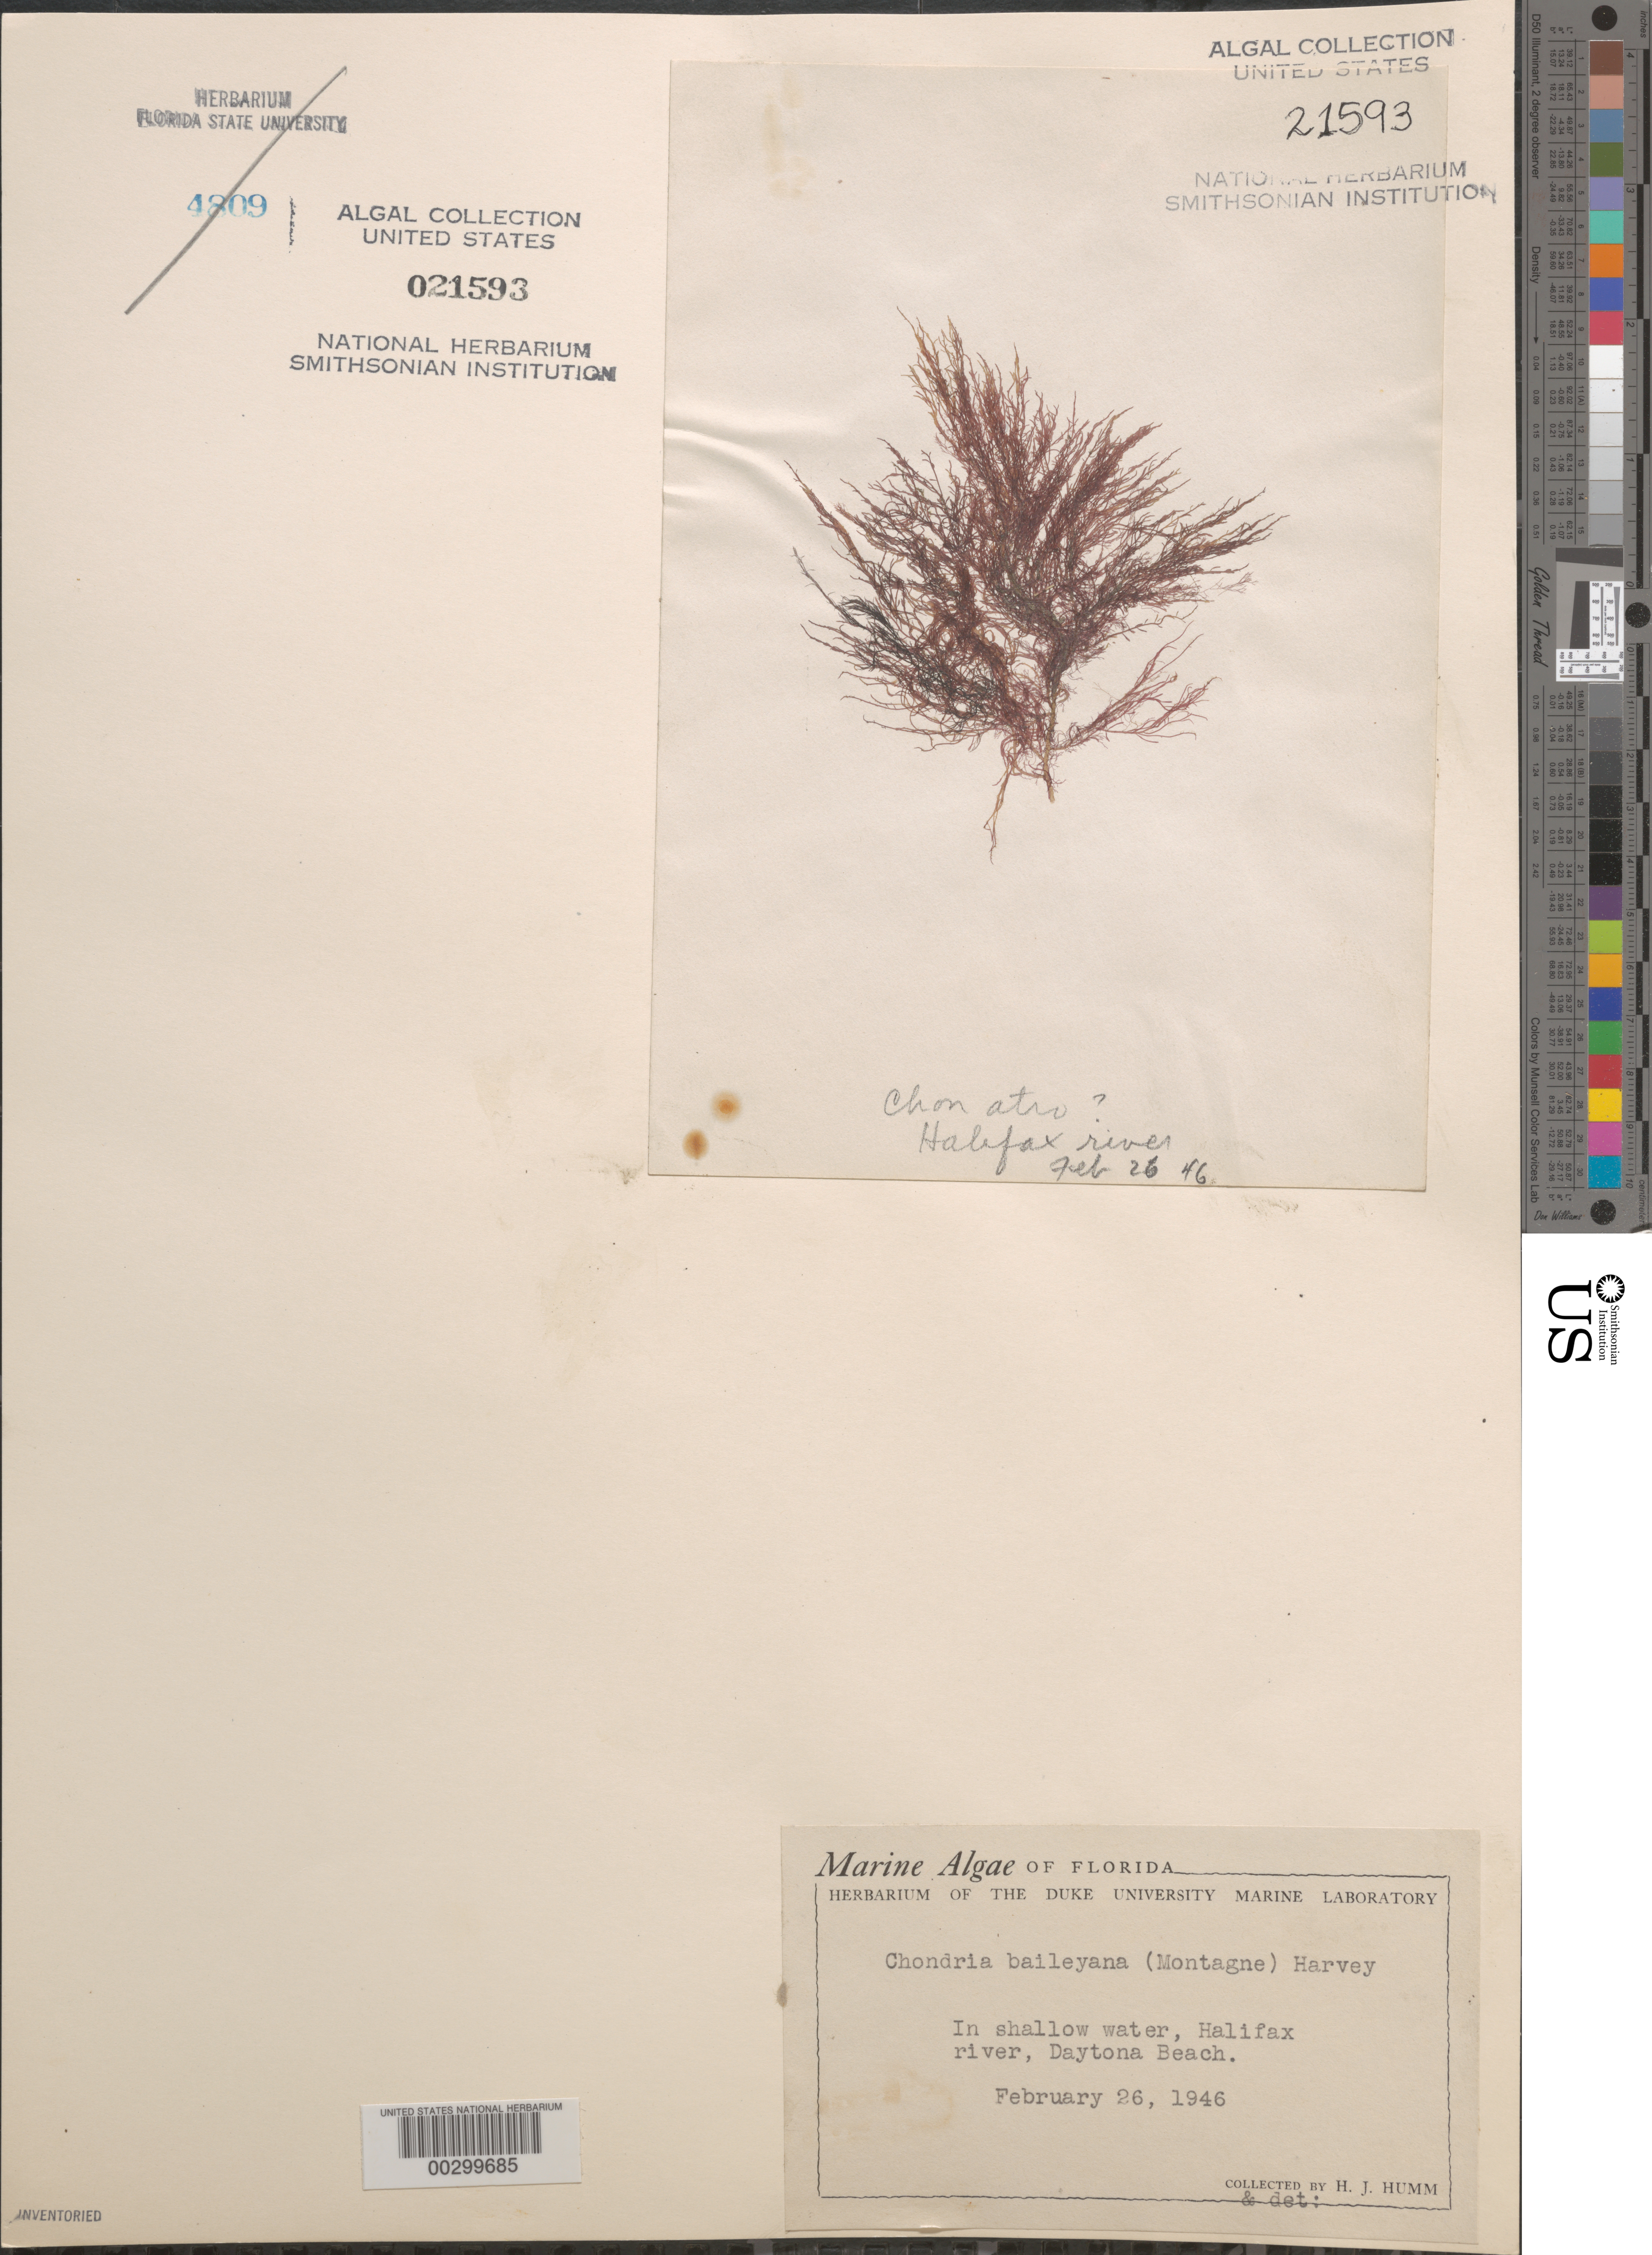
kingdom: Plantae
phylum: Rhodophyta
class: Florideophyceae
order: Ceramiales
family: Rhodomelaceae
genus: Chondria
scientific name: Chondria baileyana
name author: (Mont.) Harv.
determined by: Humm, Harold J.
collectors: H. J. Humm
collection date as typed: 26 Feb 1946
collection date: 1946-02-26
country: United States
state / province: Florida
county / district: Volusia County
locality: Halifax River, Daytona Beach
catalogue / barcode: US 21593